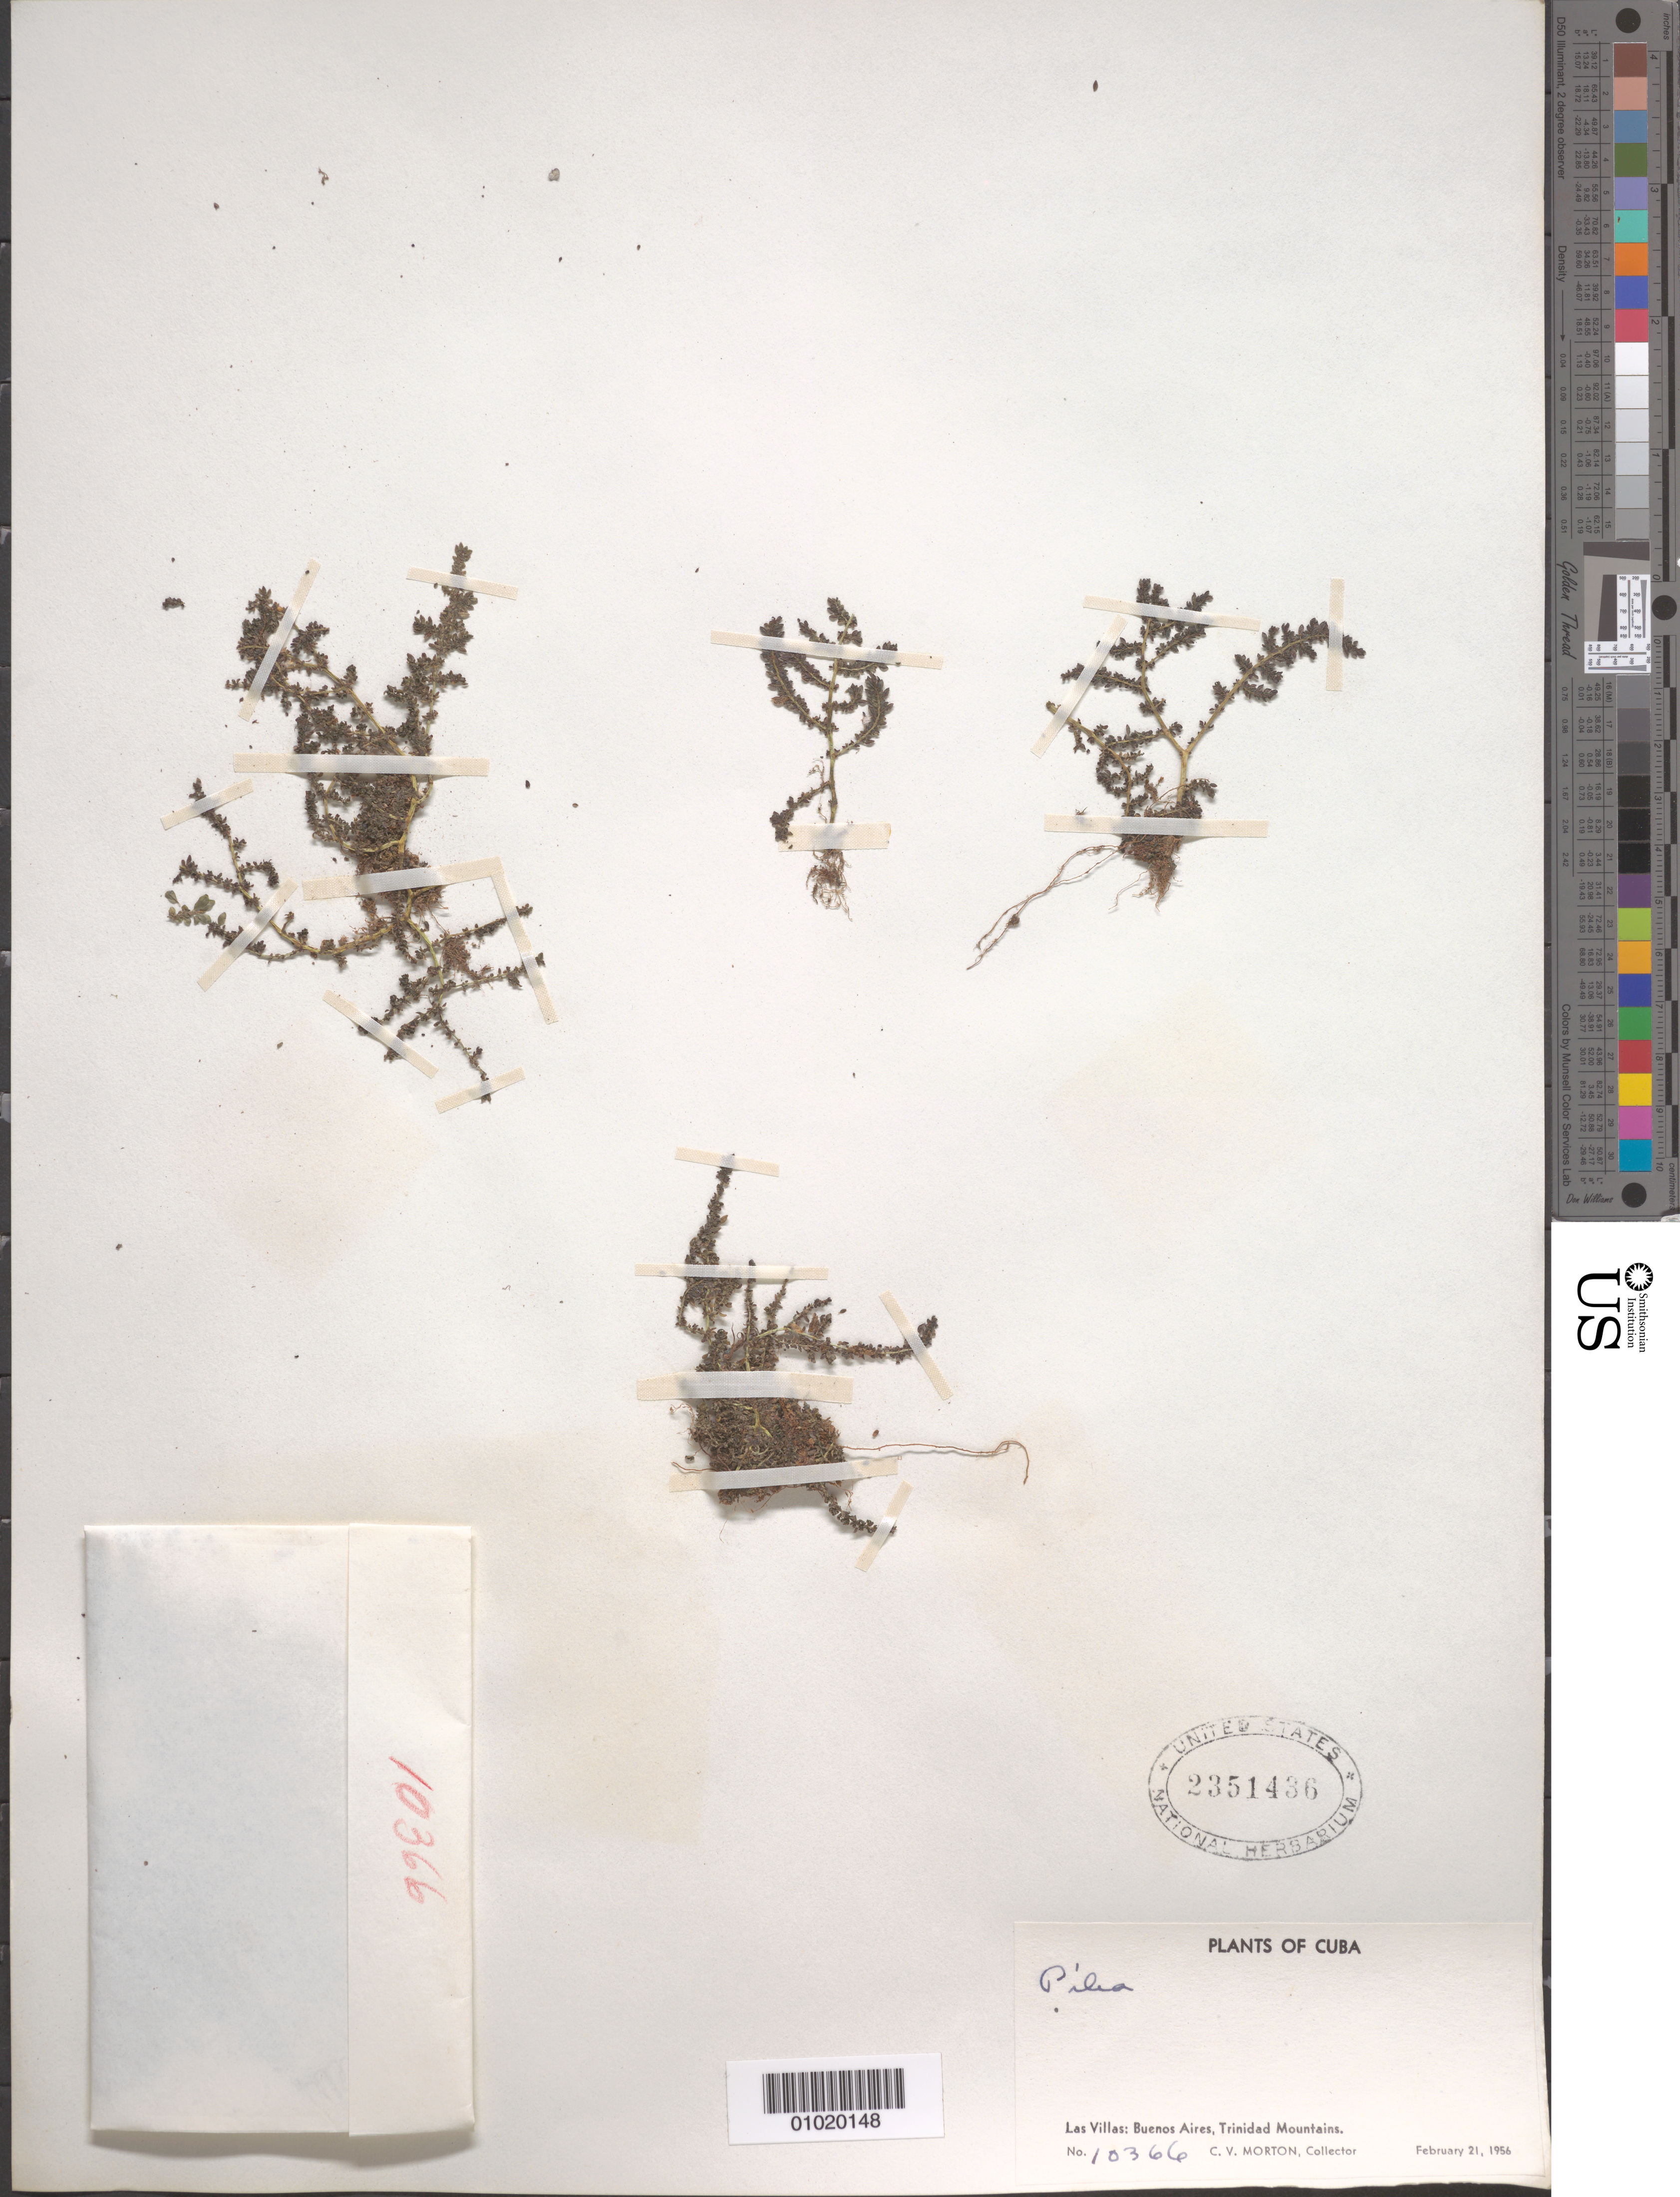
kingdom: Plantae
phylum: Tracheophyta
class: Magnoliopsida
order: Rosales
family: Urticaceae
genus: Pilea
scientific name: Pilea sp.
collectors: C. V. Morton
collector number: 10366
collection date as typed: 21 Feb 1956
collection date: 1956-02-21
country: Cuba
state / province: Las Villas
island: Cuba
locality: Buenos Aires, Trinidad Mountains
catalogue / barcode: US 2351436